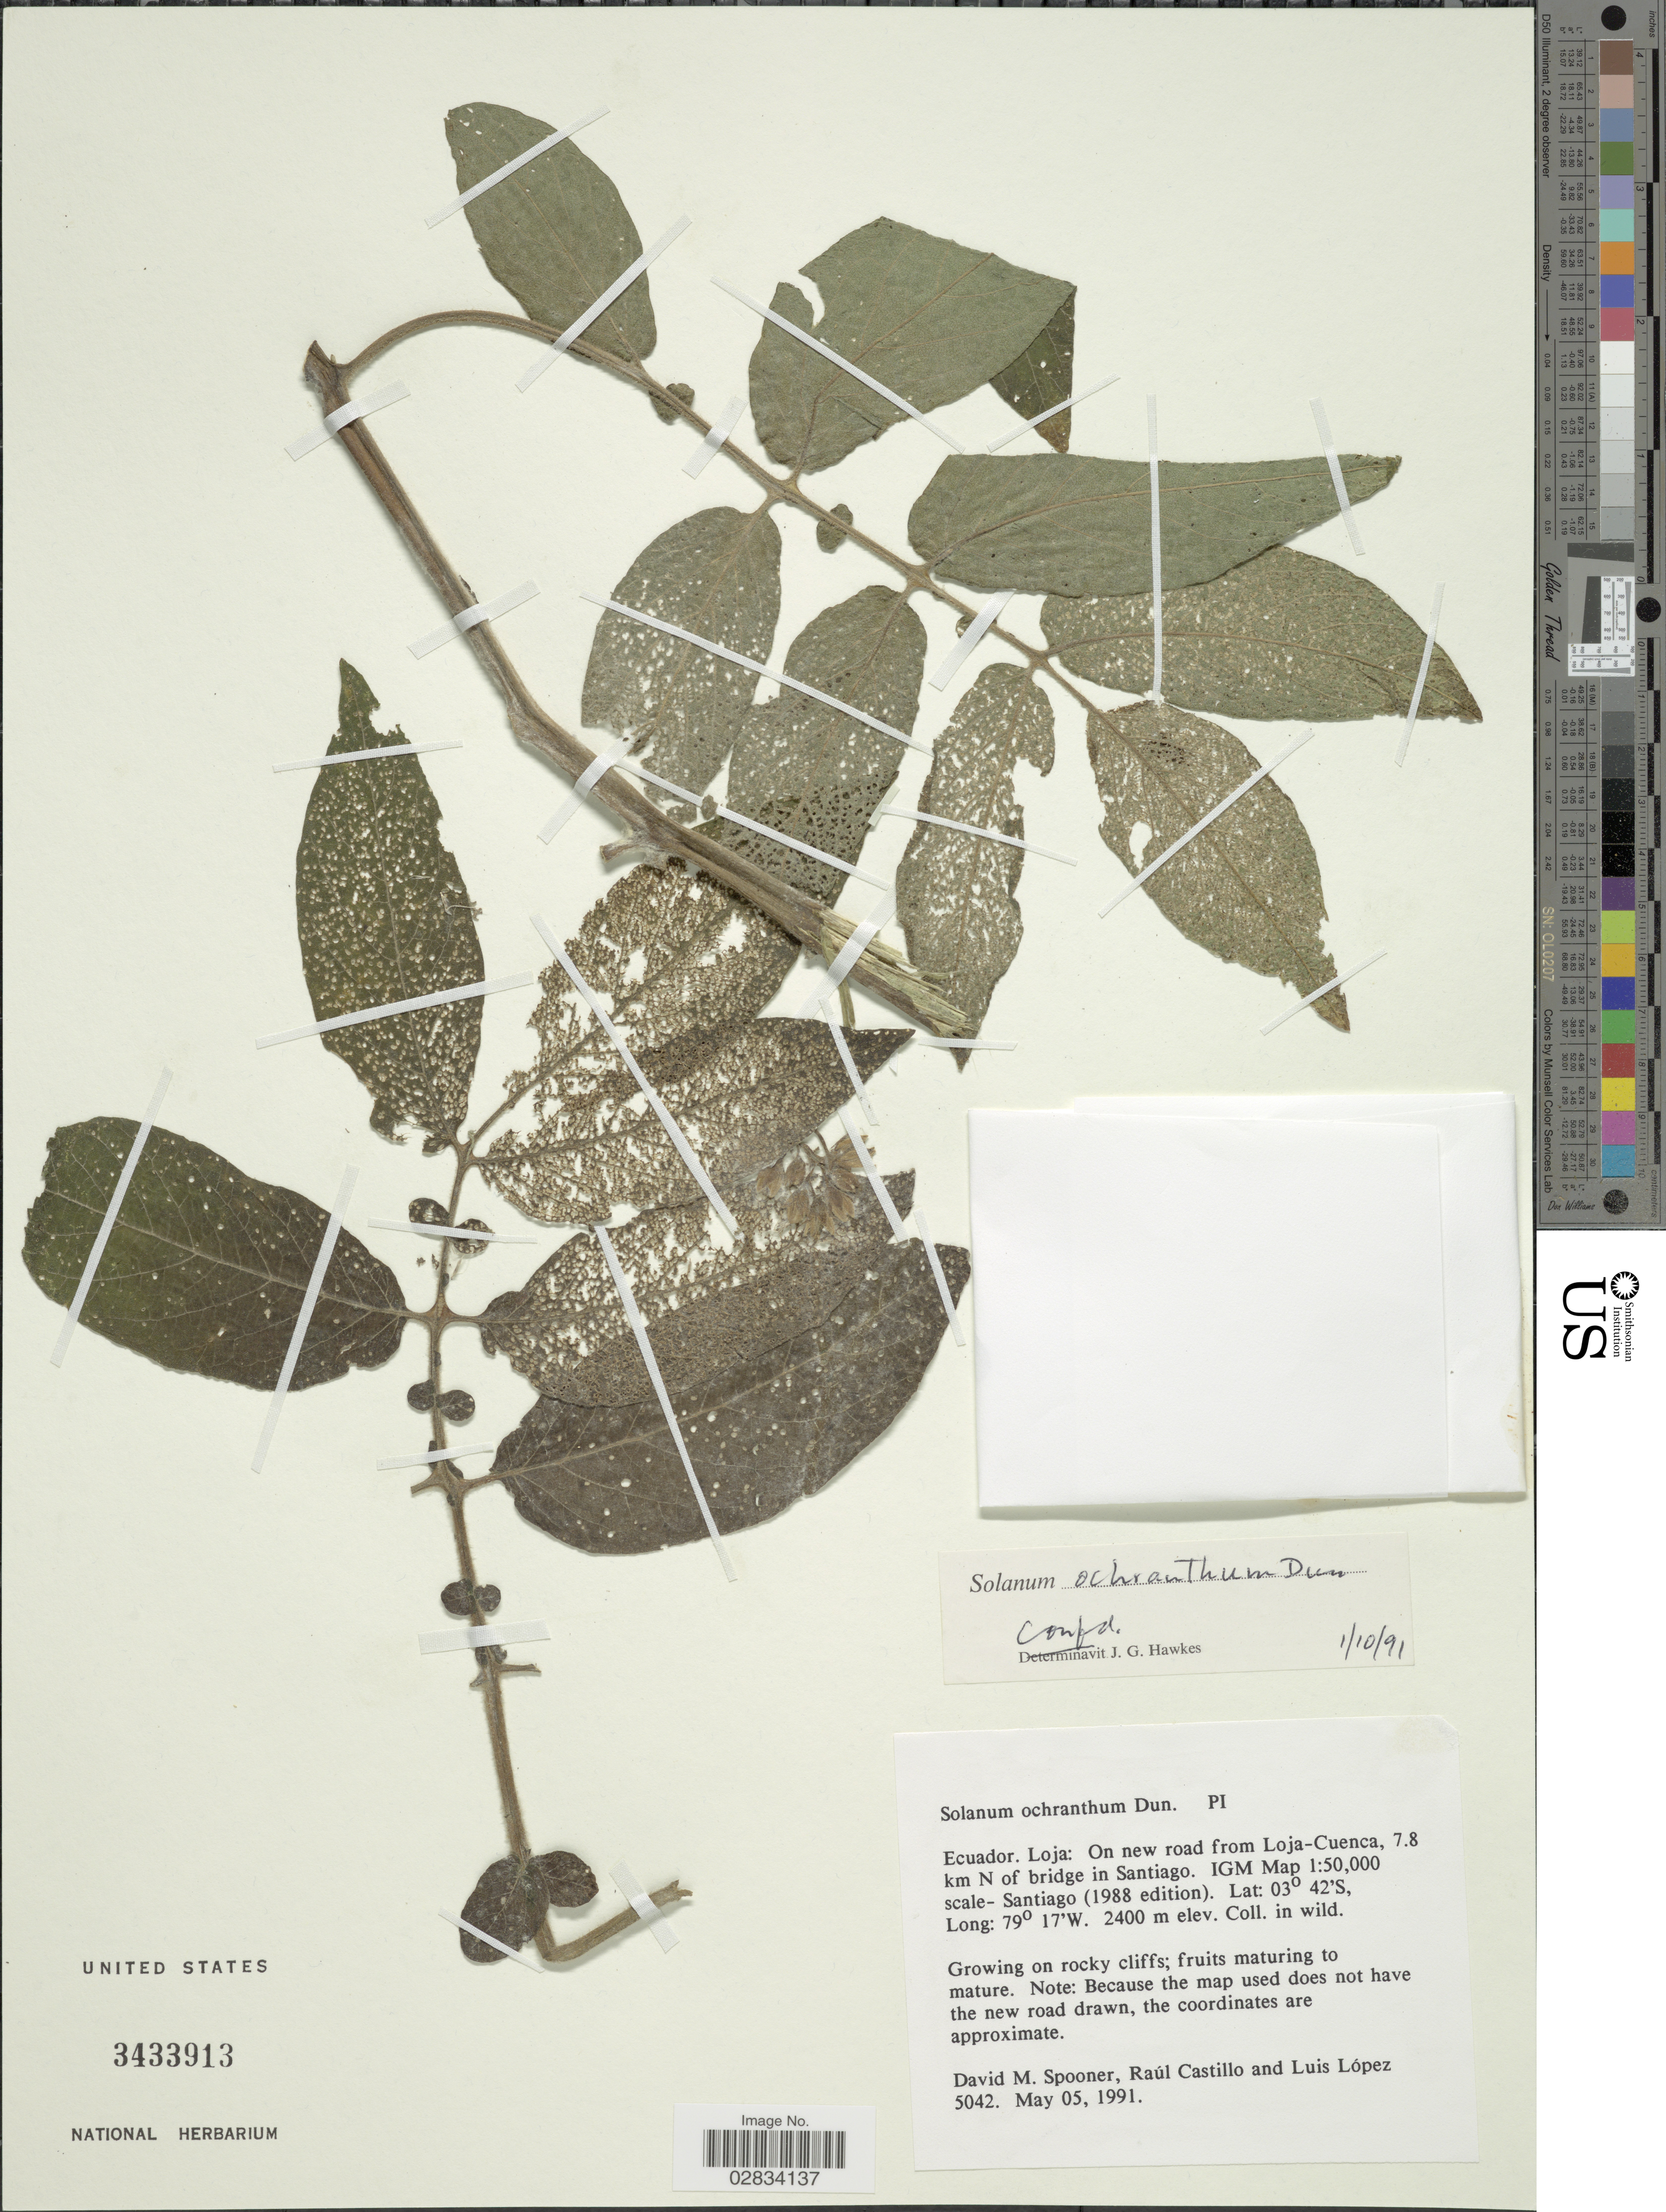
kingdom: Plantae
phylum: Tracheophyta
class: Magnoliopsida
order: Solanales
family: Solanaceae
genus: Solanum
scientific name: Solanum ochranthum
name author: Dunal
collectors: D. Spooner, R. Castillo & L. López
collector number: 5042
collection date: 1991-05-05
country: Ecuador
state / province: Loja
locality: On new road from Loja-Cuenca, 7.8 km N of bridge in Santiago, IGM Map 1:50000 scale - Santiago.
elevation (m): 2400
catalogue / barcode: US 3433913